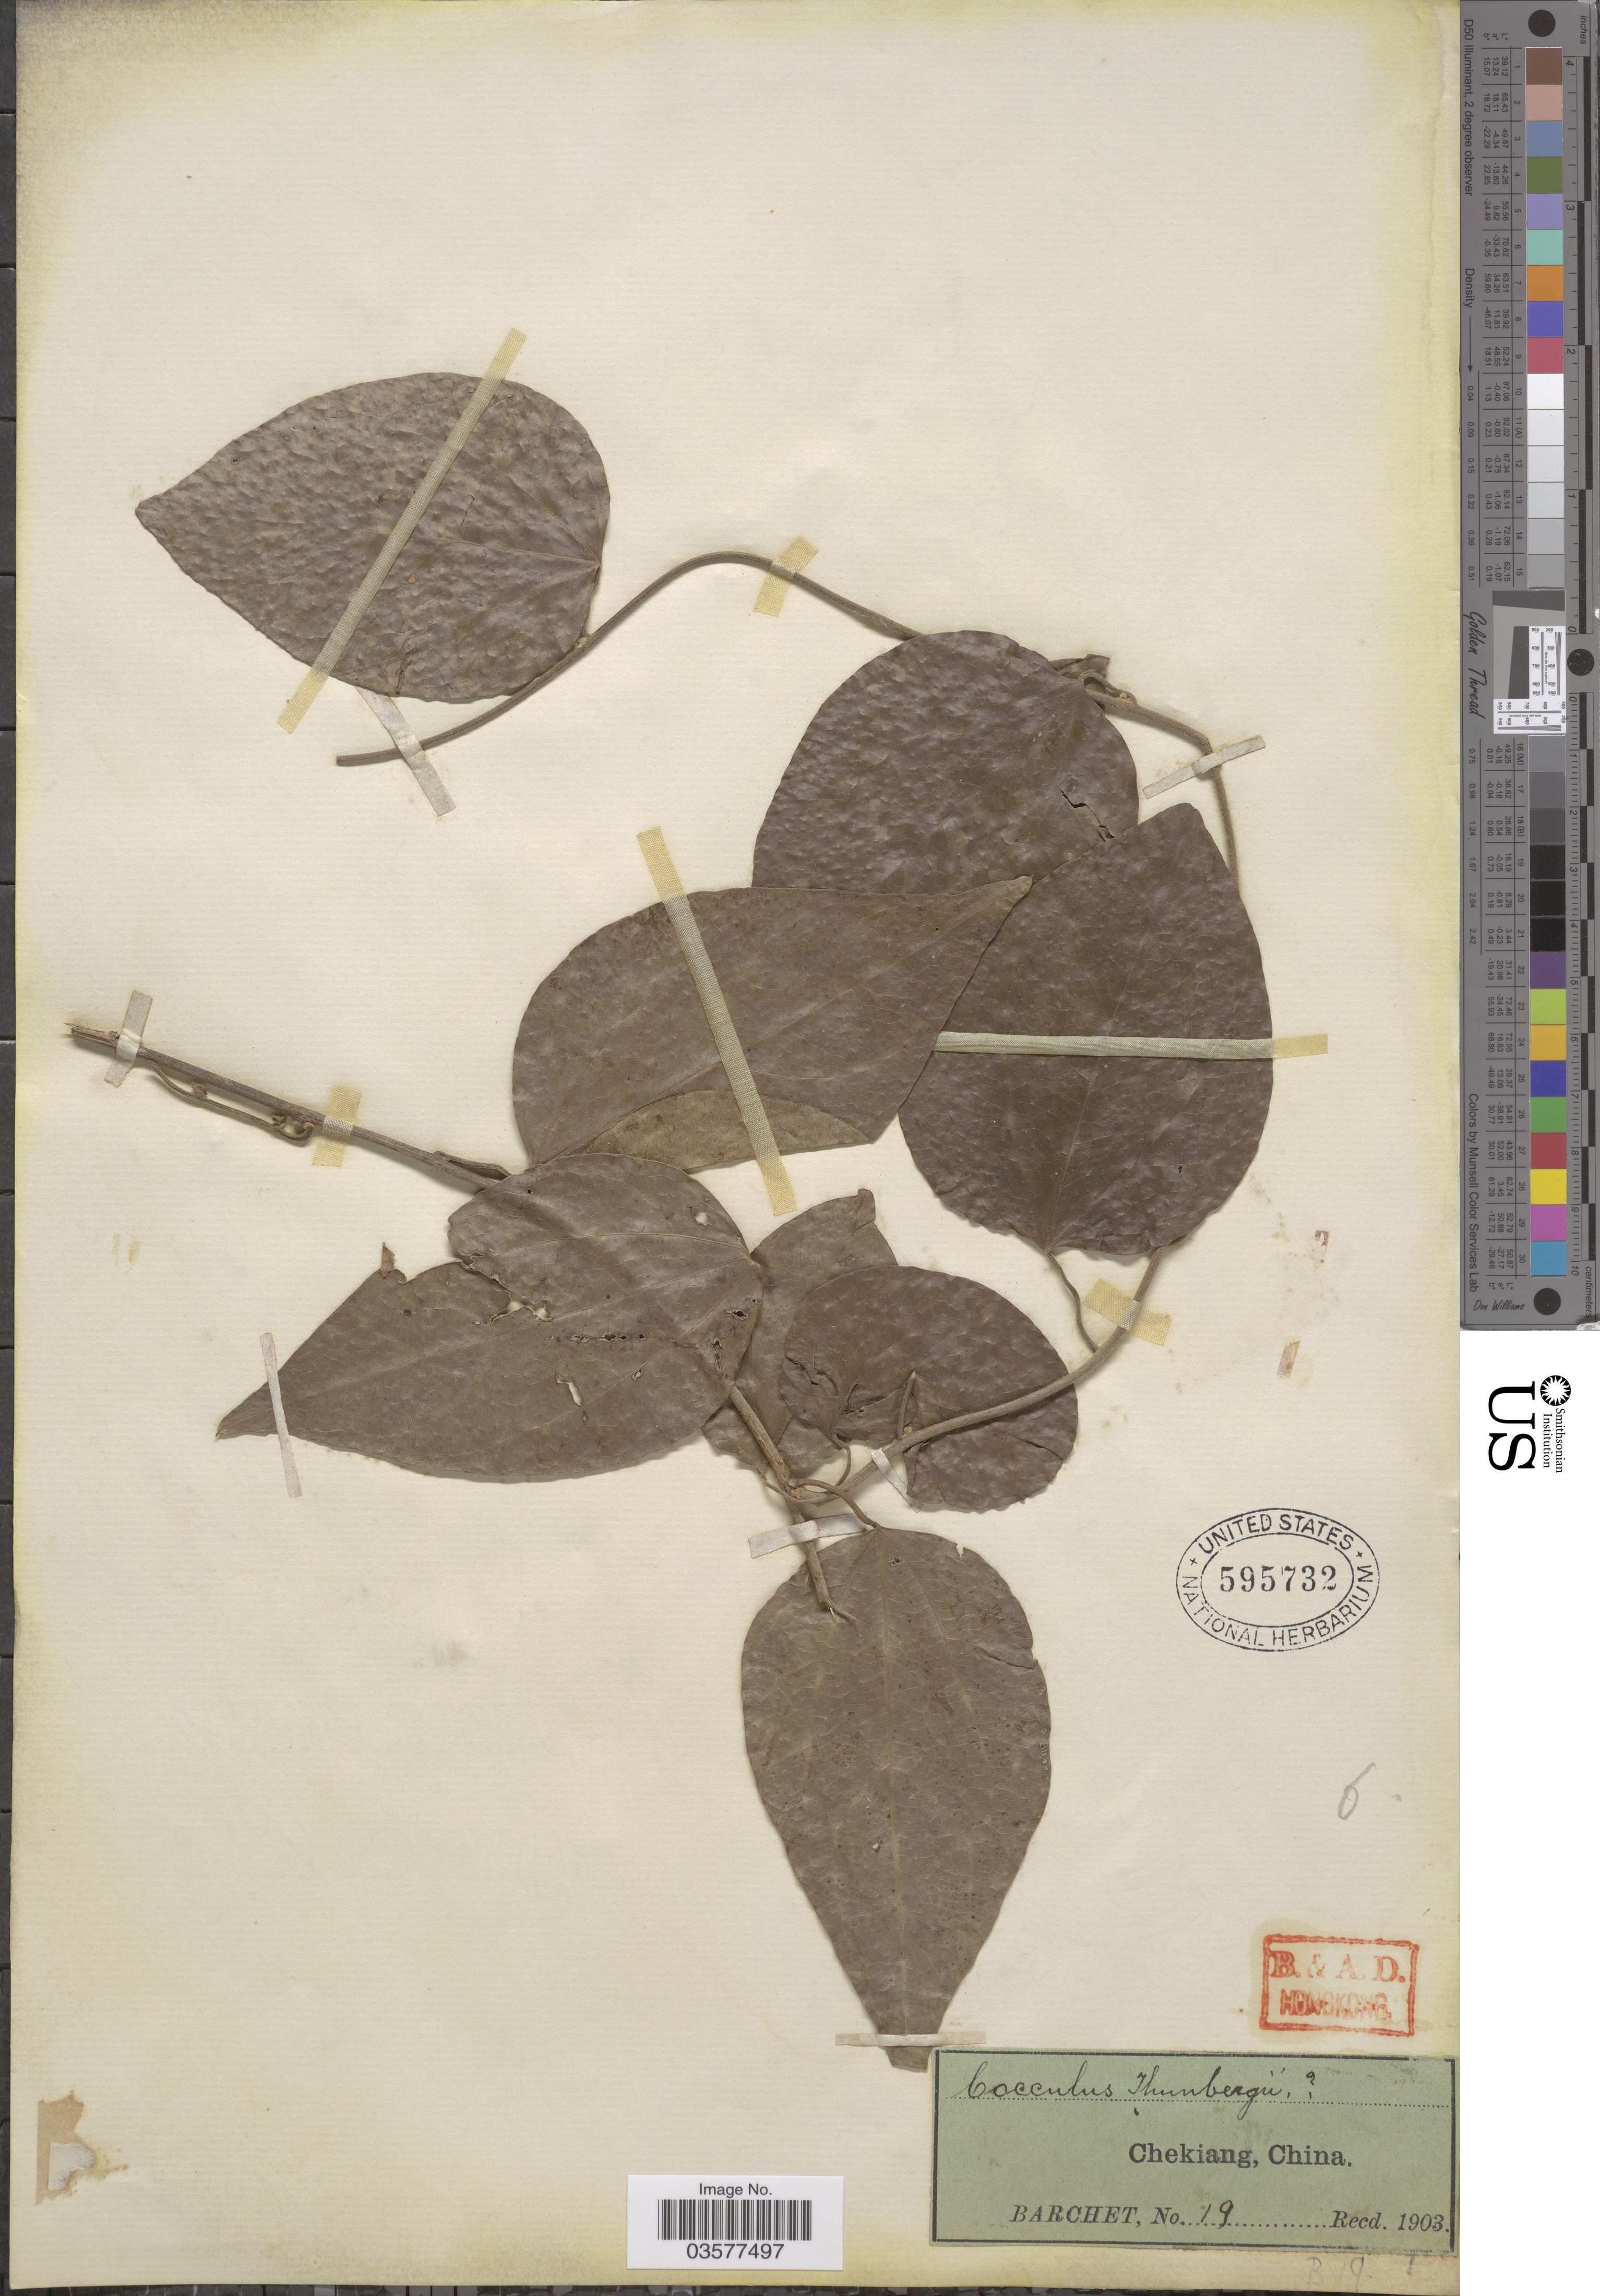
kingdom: Plantae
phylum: Tracheophyta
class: Magnoliopsida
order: Ranunculales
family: Menispermaceae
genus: Cocculus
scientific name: Cocculus orbiculatus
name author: (L.) DC.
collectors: Barchet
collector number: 19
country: China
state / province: Zhejiang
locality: Chekiang.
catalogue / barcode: US 595732